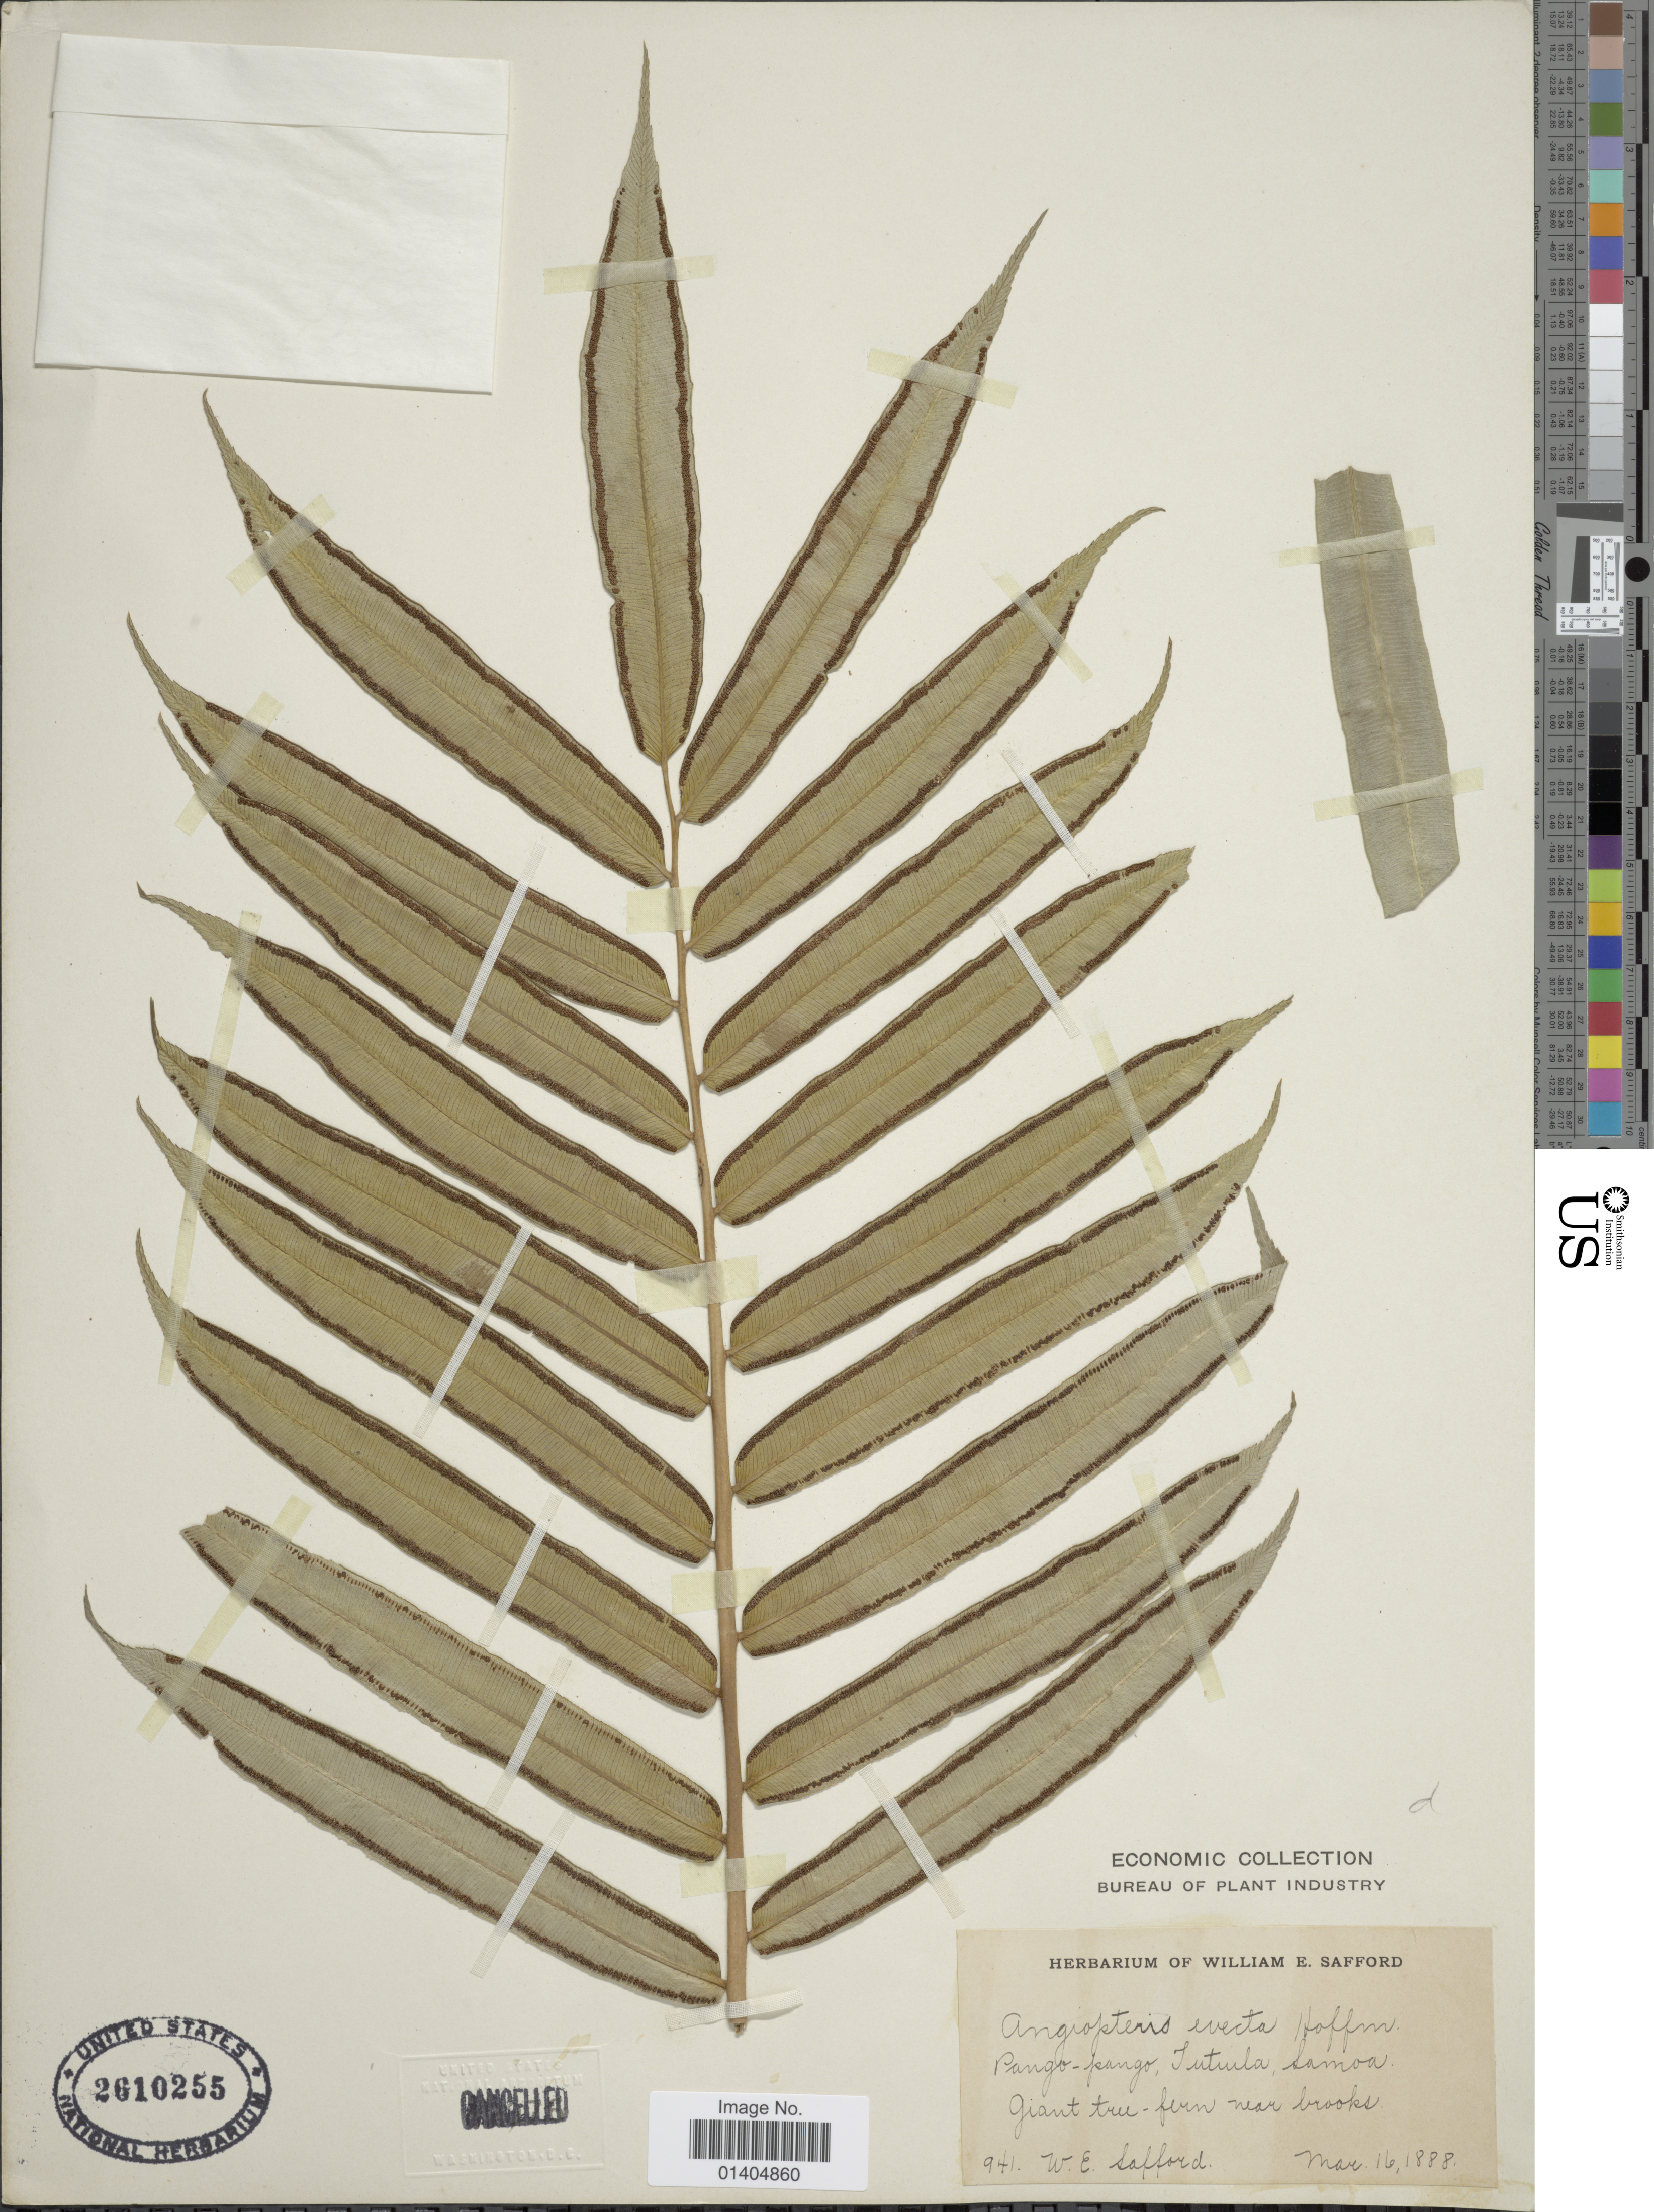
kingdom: Plantae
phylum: Tracheophyta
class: Polypodiopsida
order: Marattiales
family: Marattiaceae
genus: Angiopteris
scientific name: Angiopteris evecta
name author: (G. Forst.) Hoffm.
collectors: W. E. Safford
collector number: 941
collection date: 1888-03-16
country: American Samoa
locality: Pango-pango, Tutuila, Samoa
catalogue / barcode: US 2610255